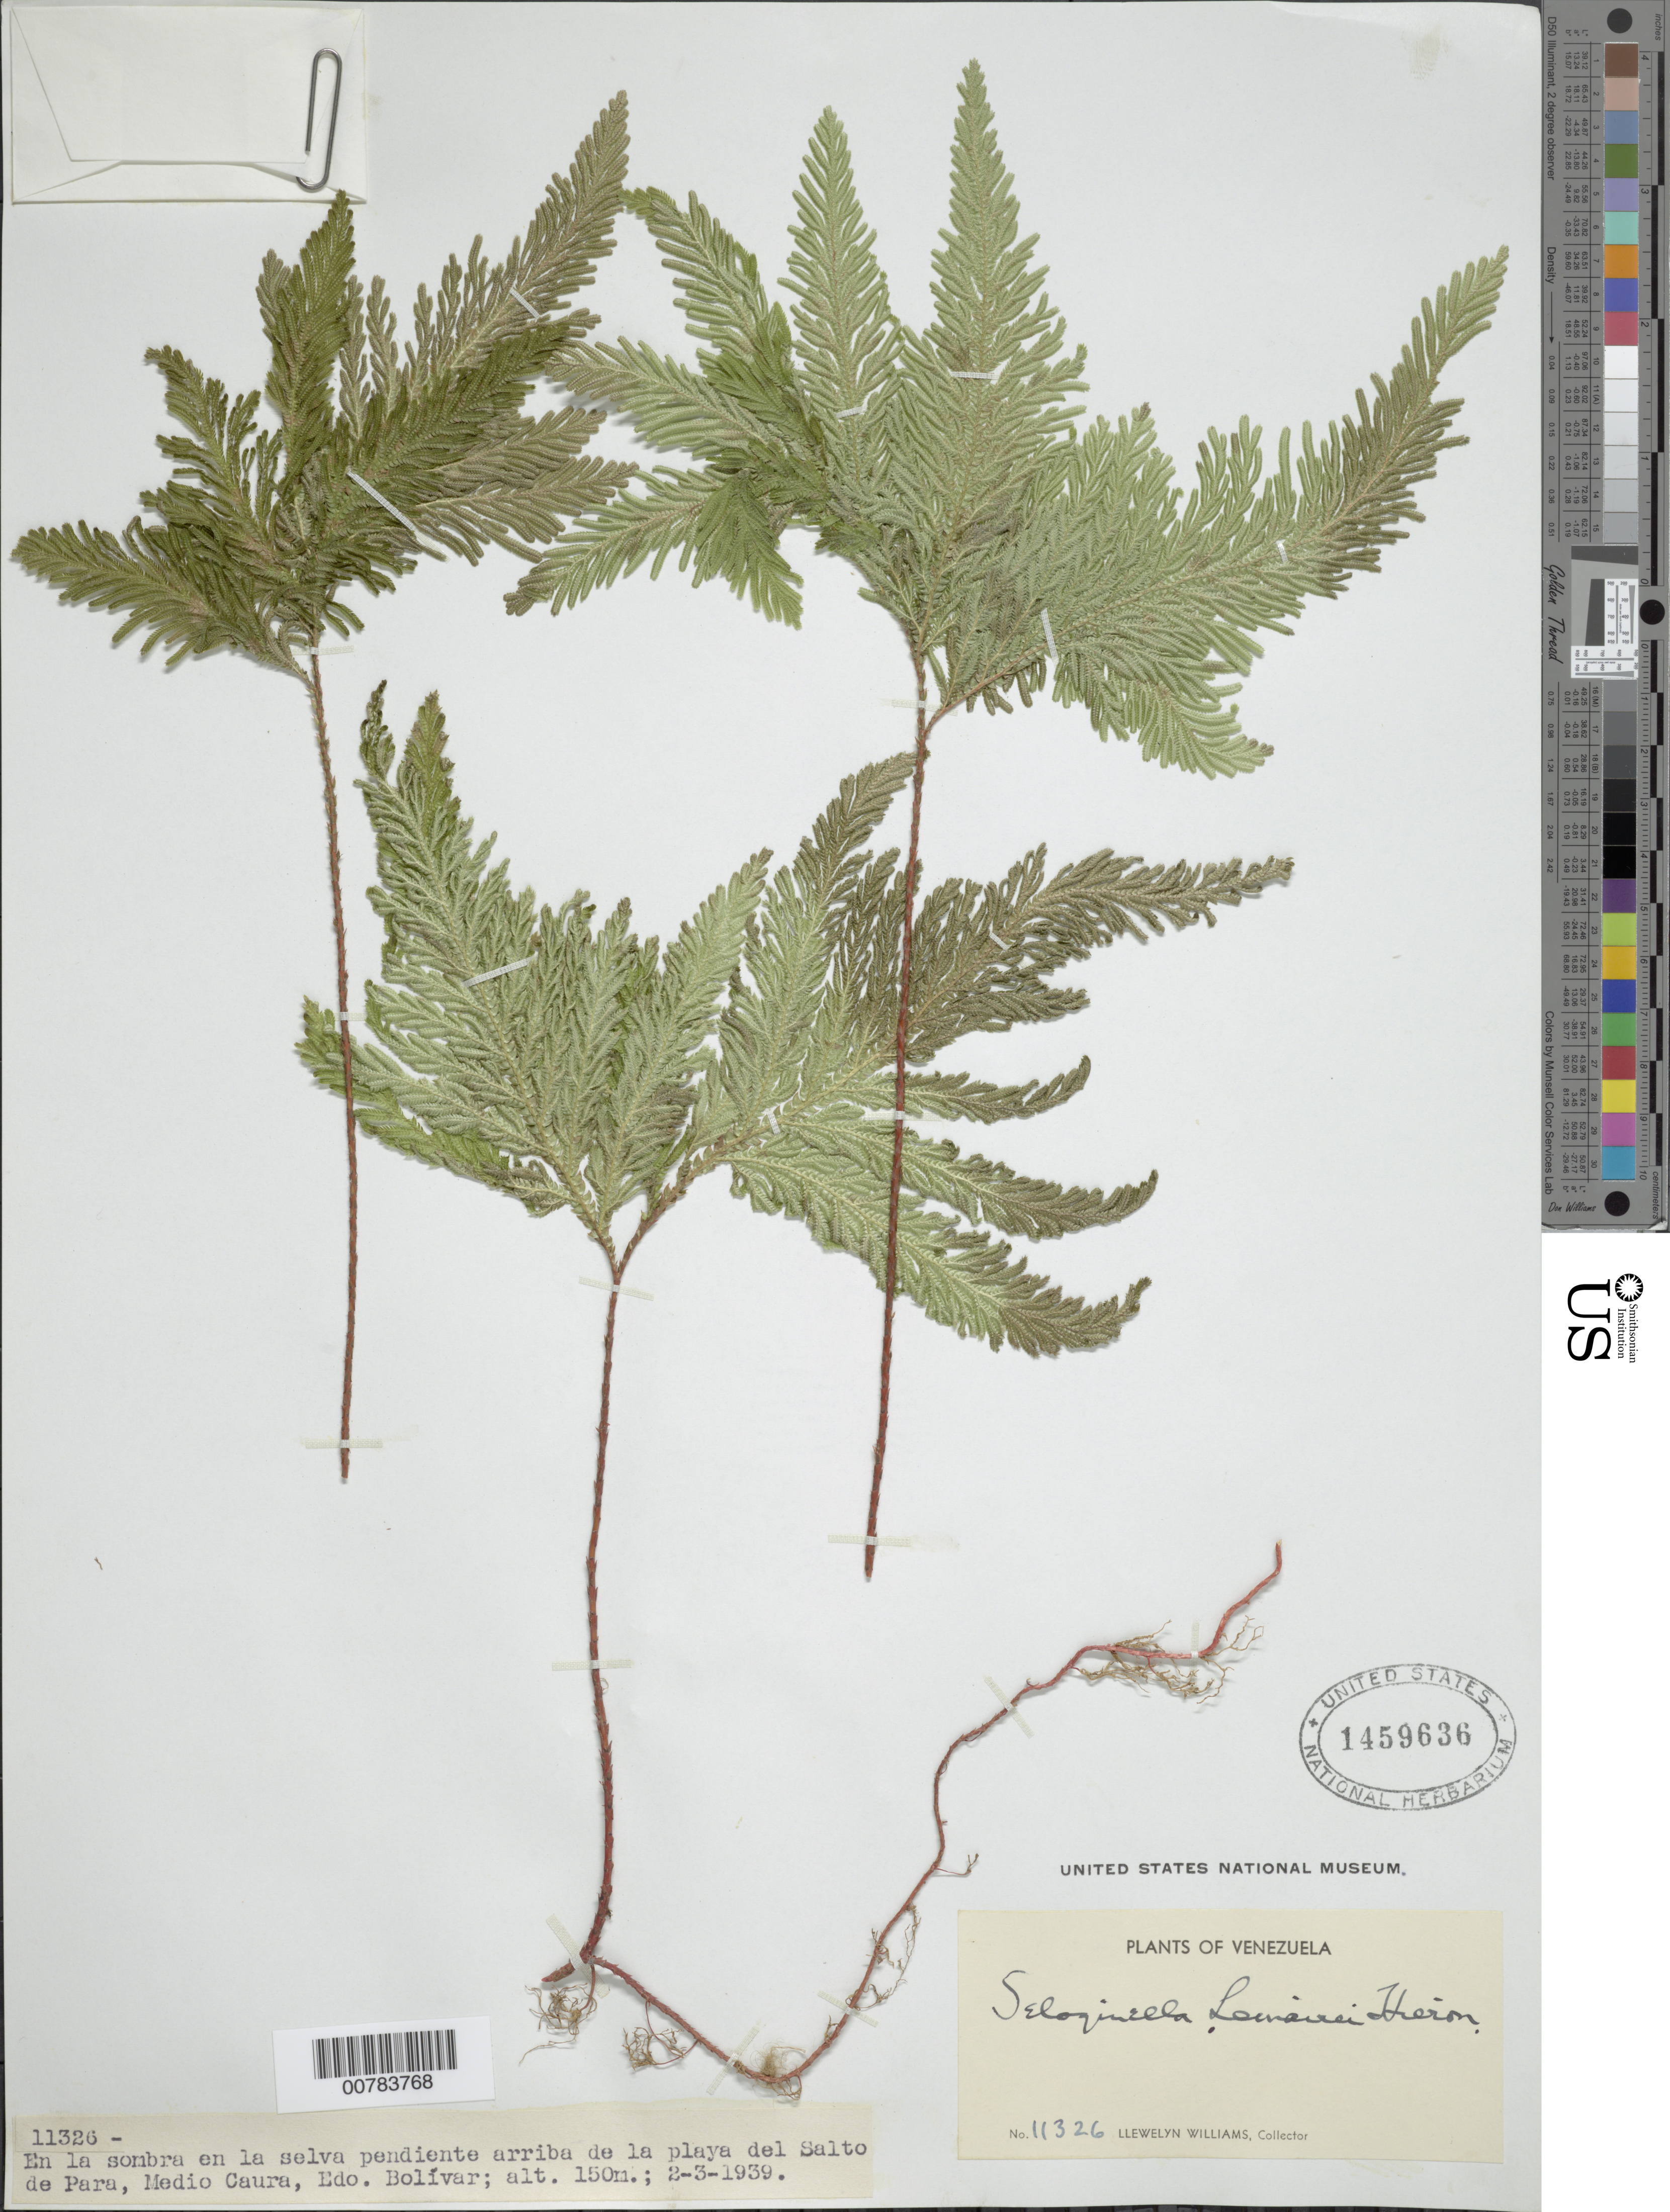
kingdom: Plantae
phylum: Tracheophyta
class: Lycopodiopsida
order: Selaginellales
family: Selaginellaceae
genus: Selaginella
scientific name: Selaginella umbrosa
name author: Lem. ex Hieron.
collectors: Ll. Williams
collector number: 11326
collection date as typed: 2-Mar-39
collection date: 1939-03-02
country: Venezuela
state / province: Bolívar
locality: Salto de Para, Medio Caura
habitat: Sombra en la selva pendiente arriba de la playa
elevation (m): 150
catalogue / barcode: US 1459636